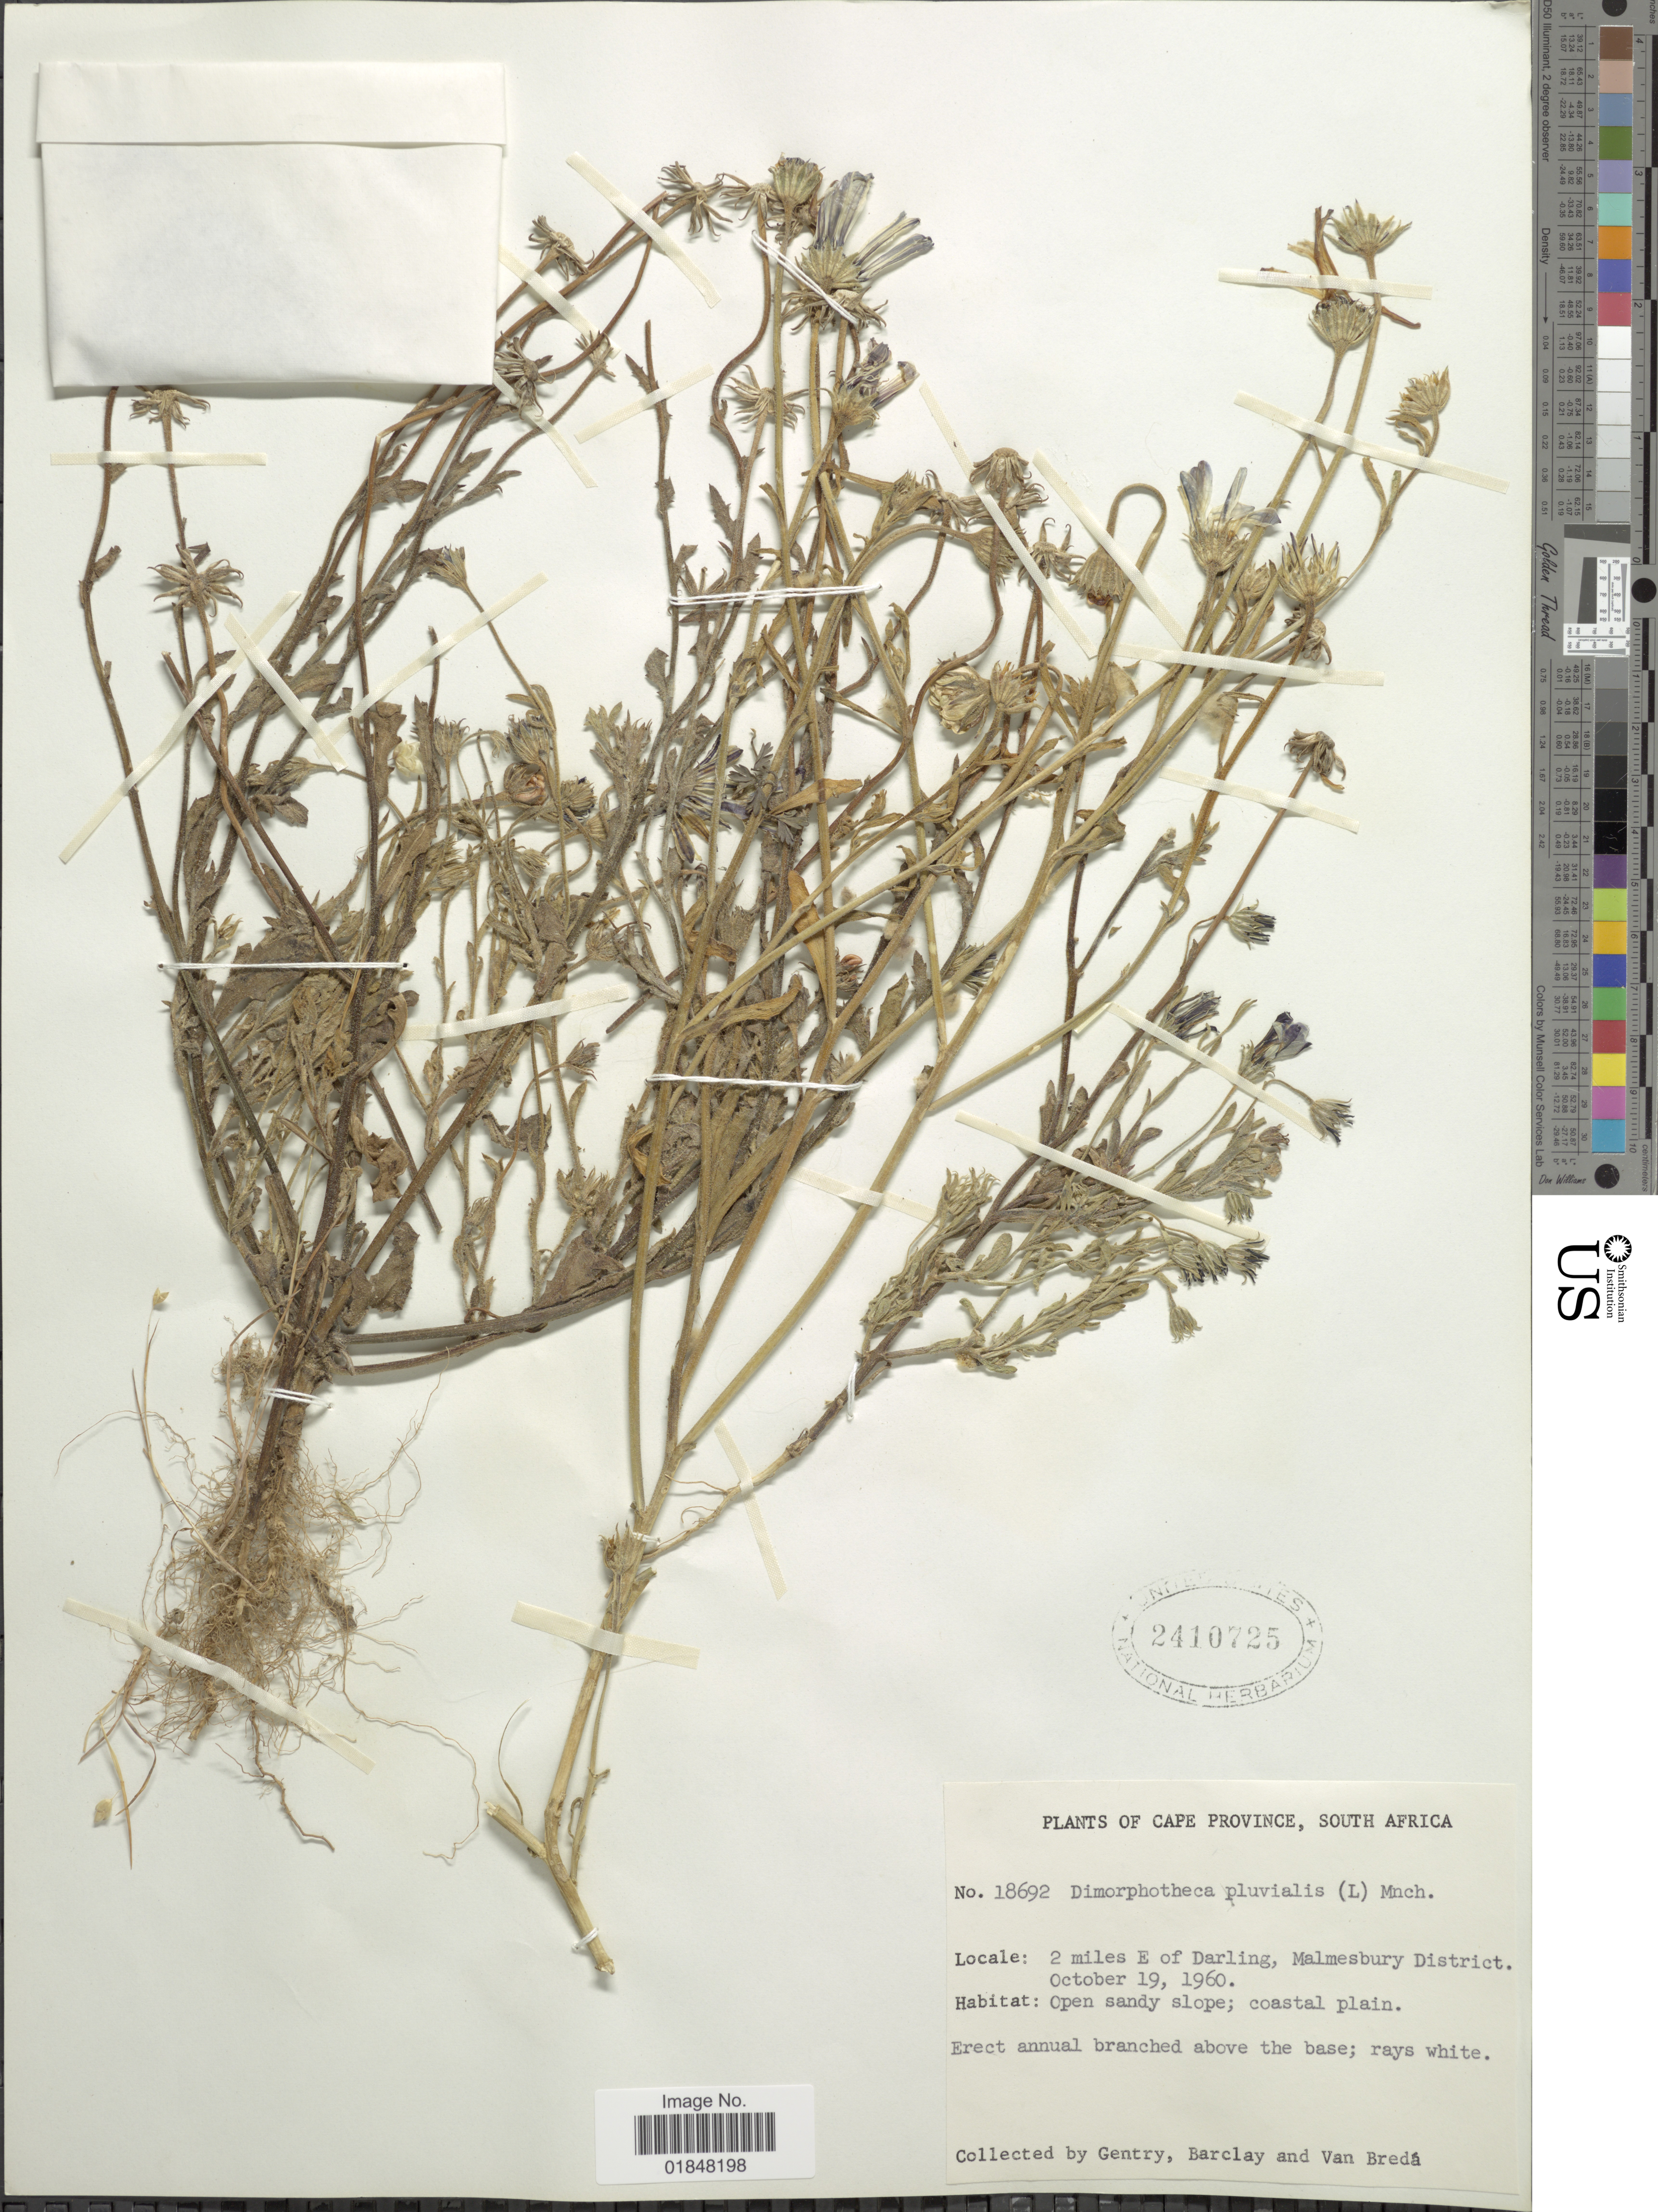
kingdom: Plantae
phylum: Tracheophyta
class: Magnoliopsida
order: Asterales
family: Asteraceae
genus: Dimorphotheca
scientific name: Dimorphotheca pluvialis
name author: (L.) Moench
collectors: Gentry, --, -- Barclay & P. Van Breda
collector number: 18692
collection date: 1960-10-19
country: South Africa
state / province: Western Cape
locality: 2 miles E of Darling, Malmesbury District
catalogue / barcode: US 2410725